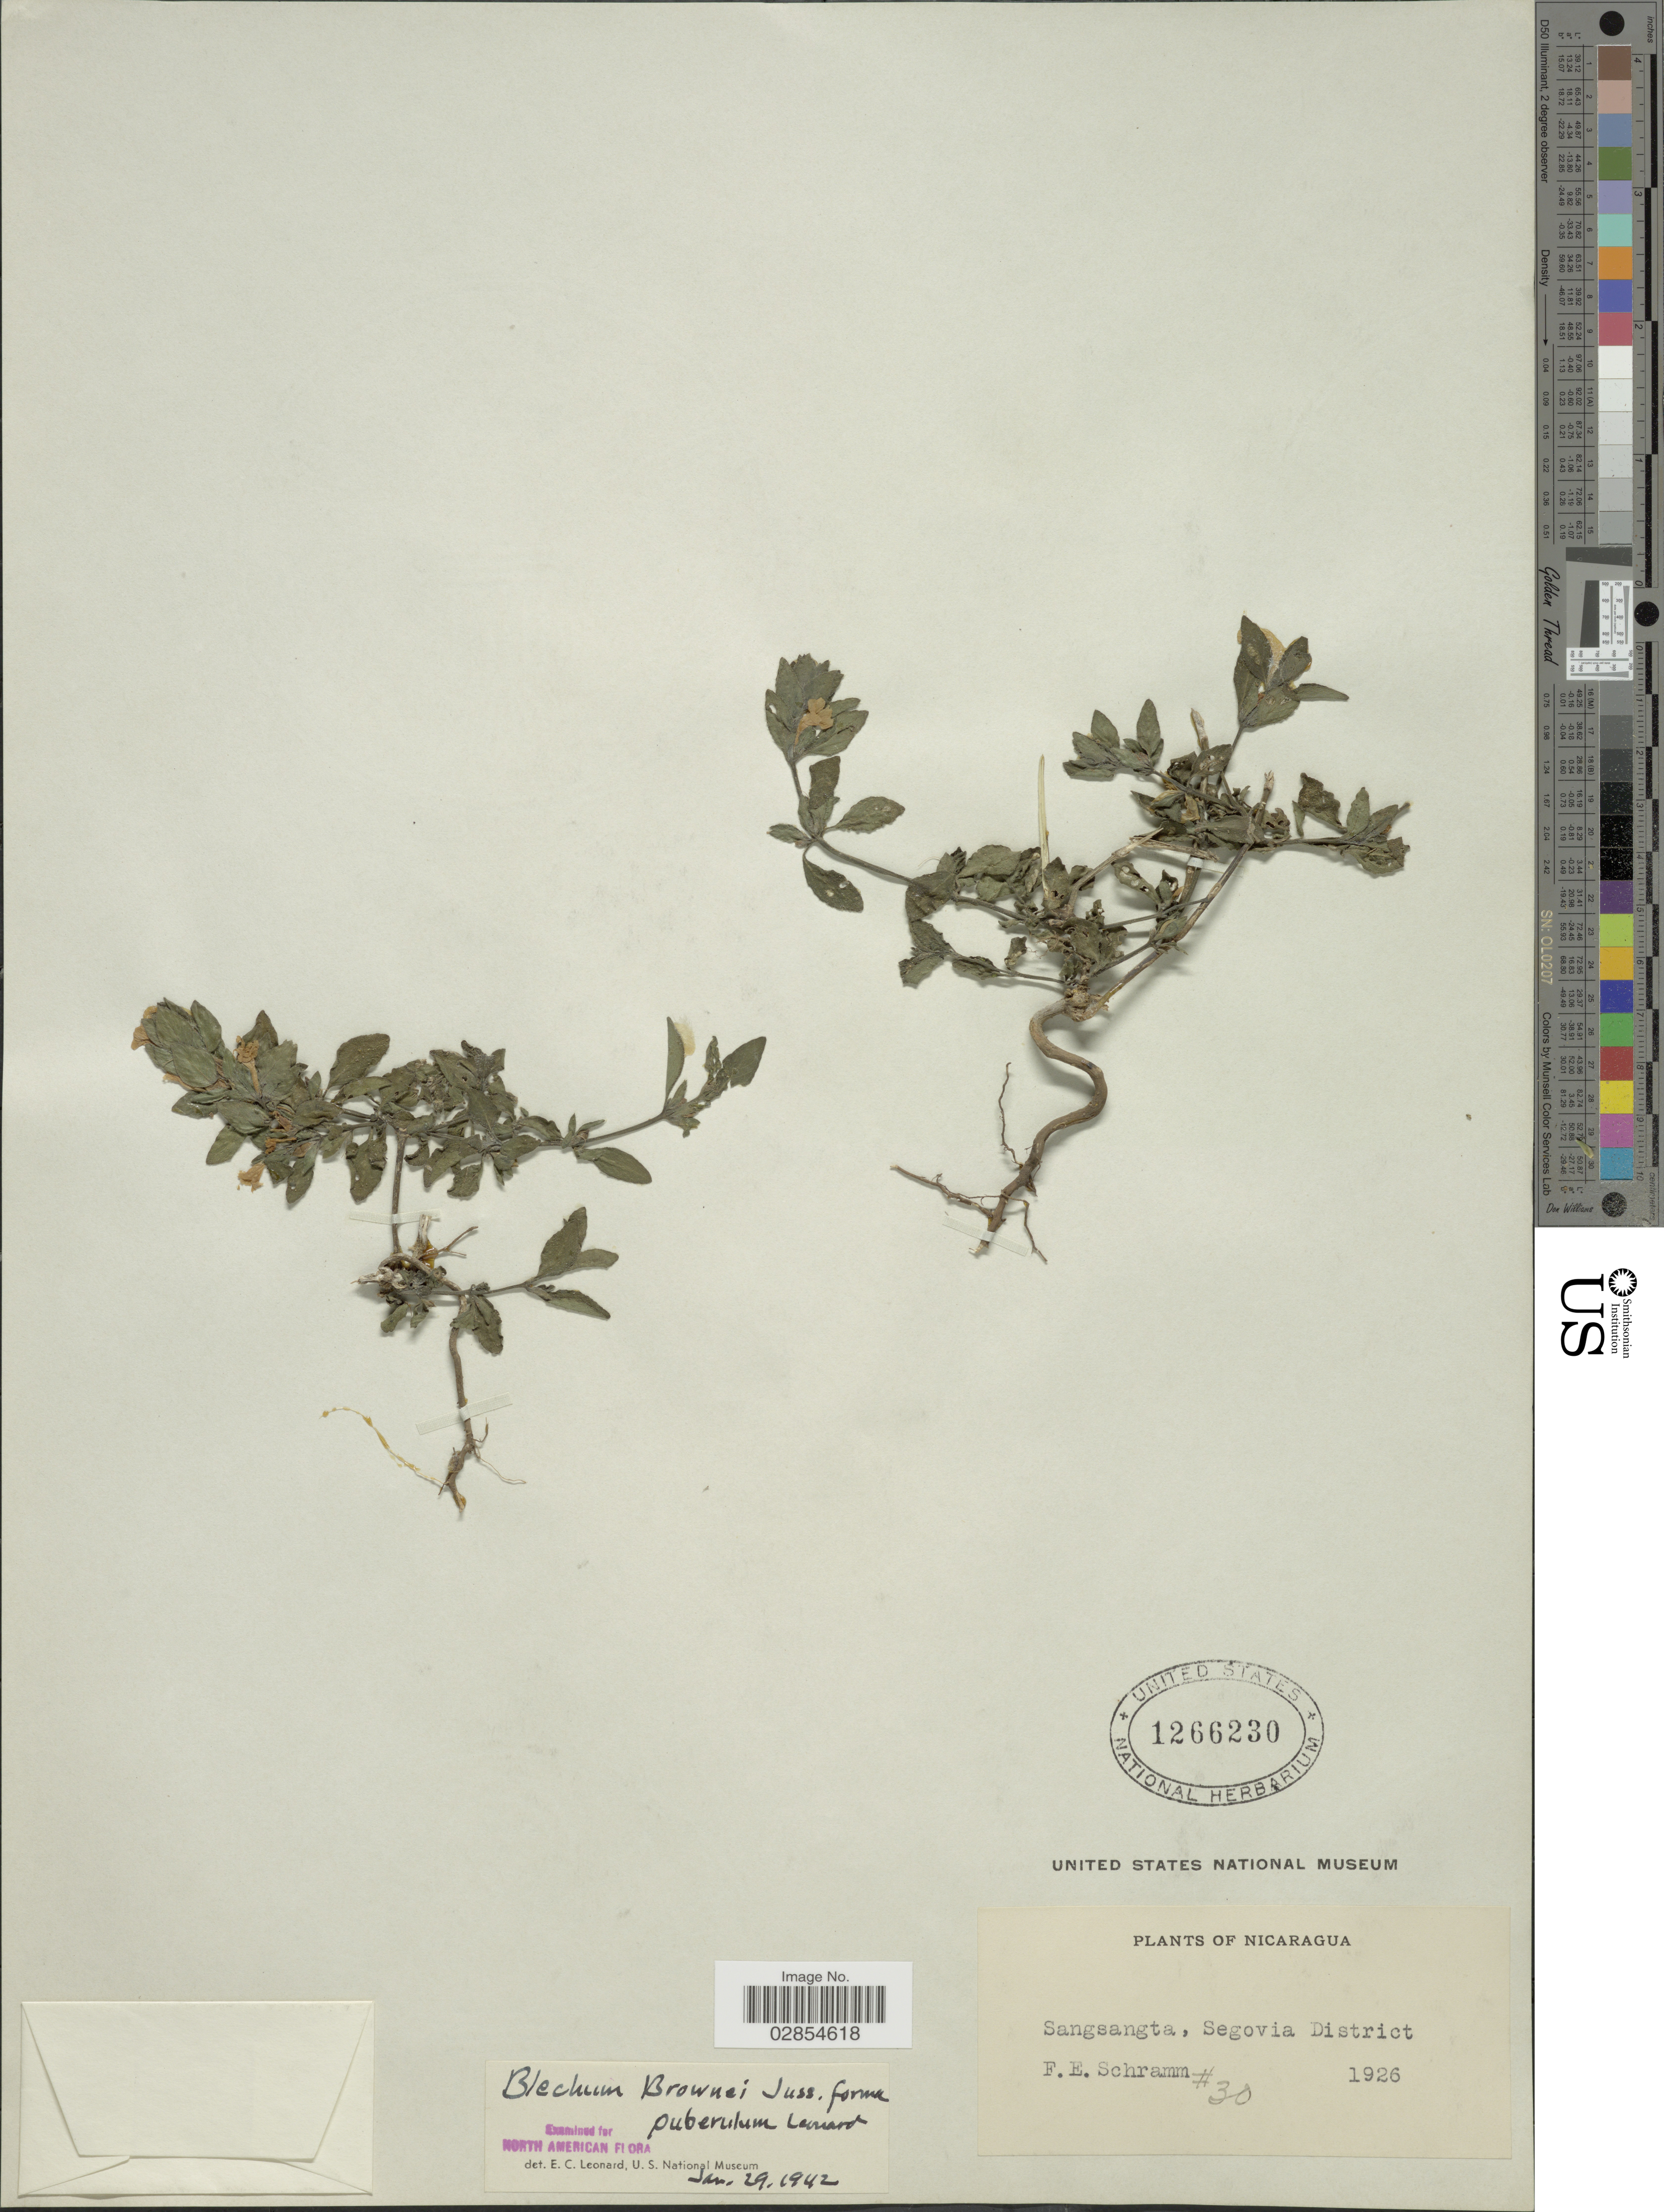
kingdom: Plantae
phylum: Tracheophyta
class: Magnoliopsida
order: Lamiales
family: Acanthaceae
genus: Blechum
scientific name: Blechum pyramidatum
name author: (Lam.) Urb.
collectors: F. E. Schramm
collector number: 30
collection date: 1926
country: Nicaragua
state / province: Nueva Segovia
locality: Sangsangta, Segovia District.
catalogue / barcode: US 1266230